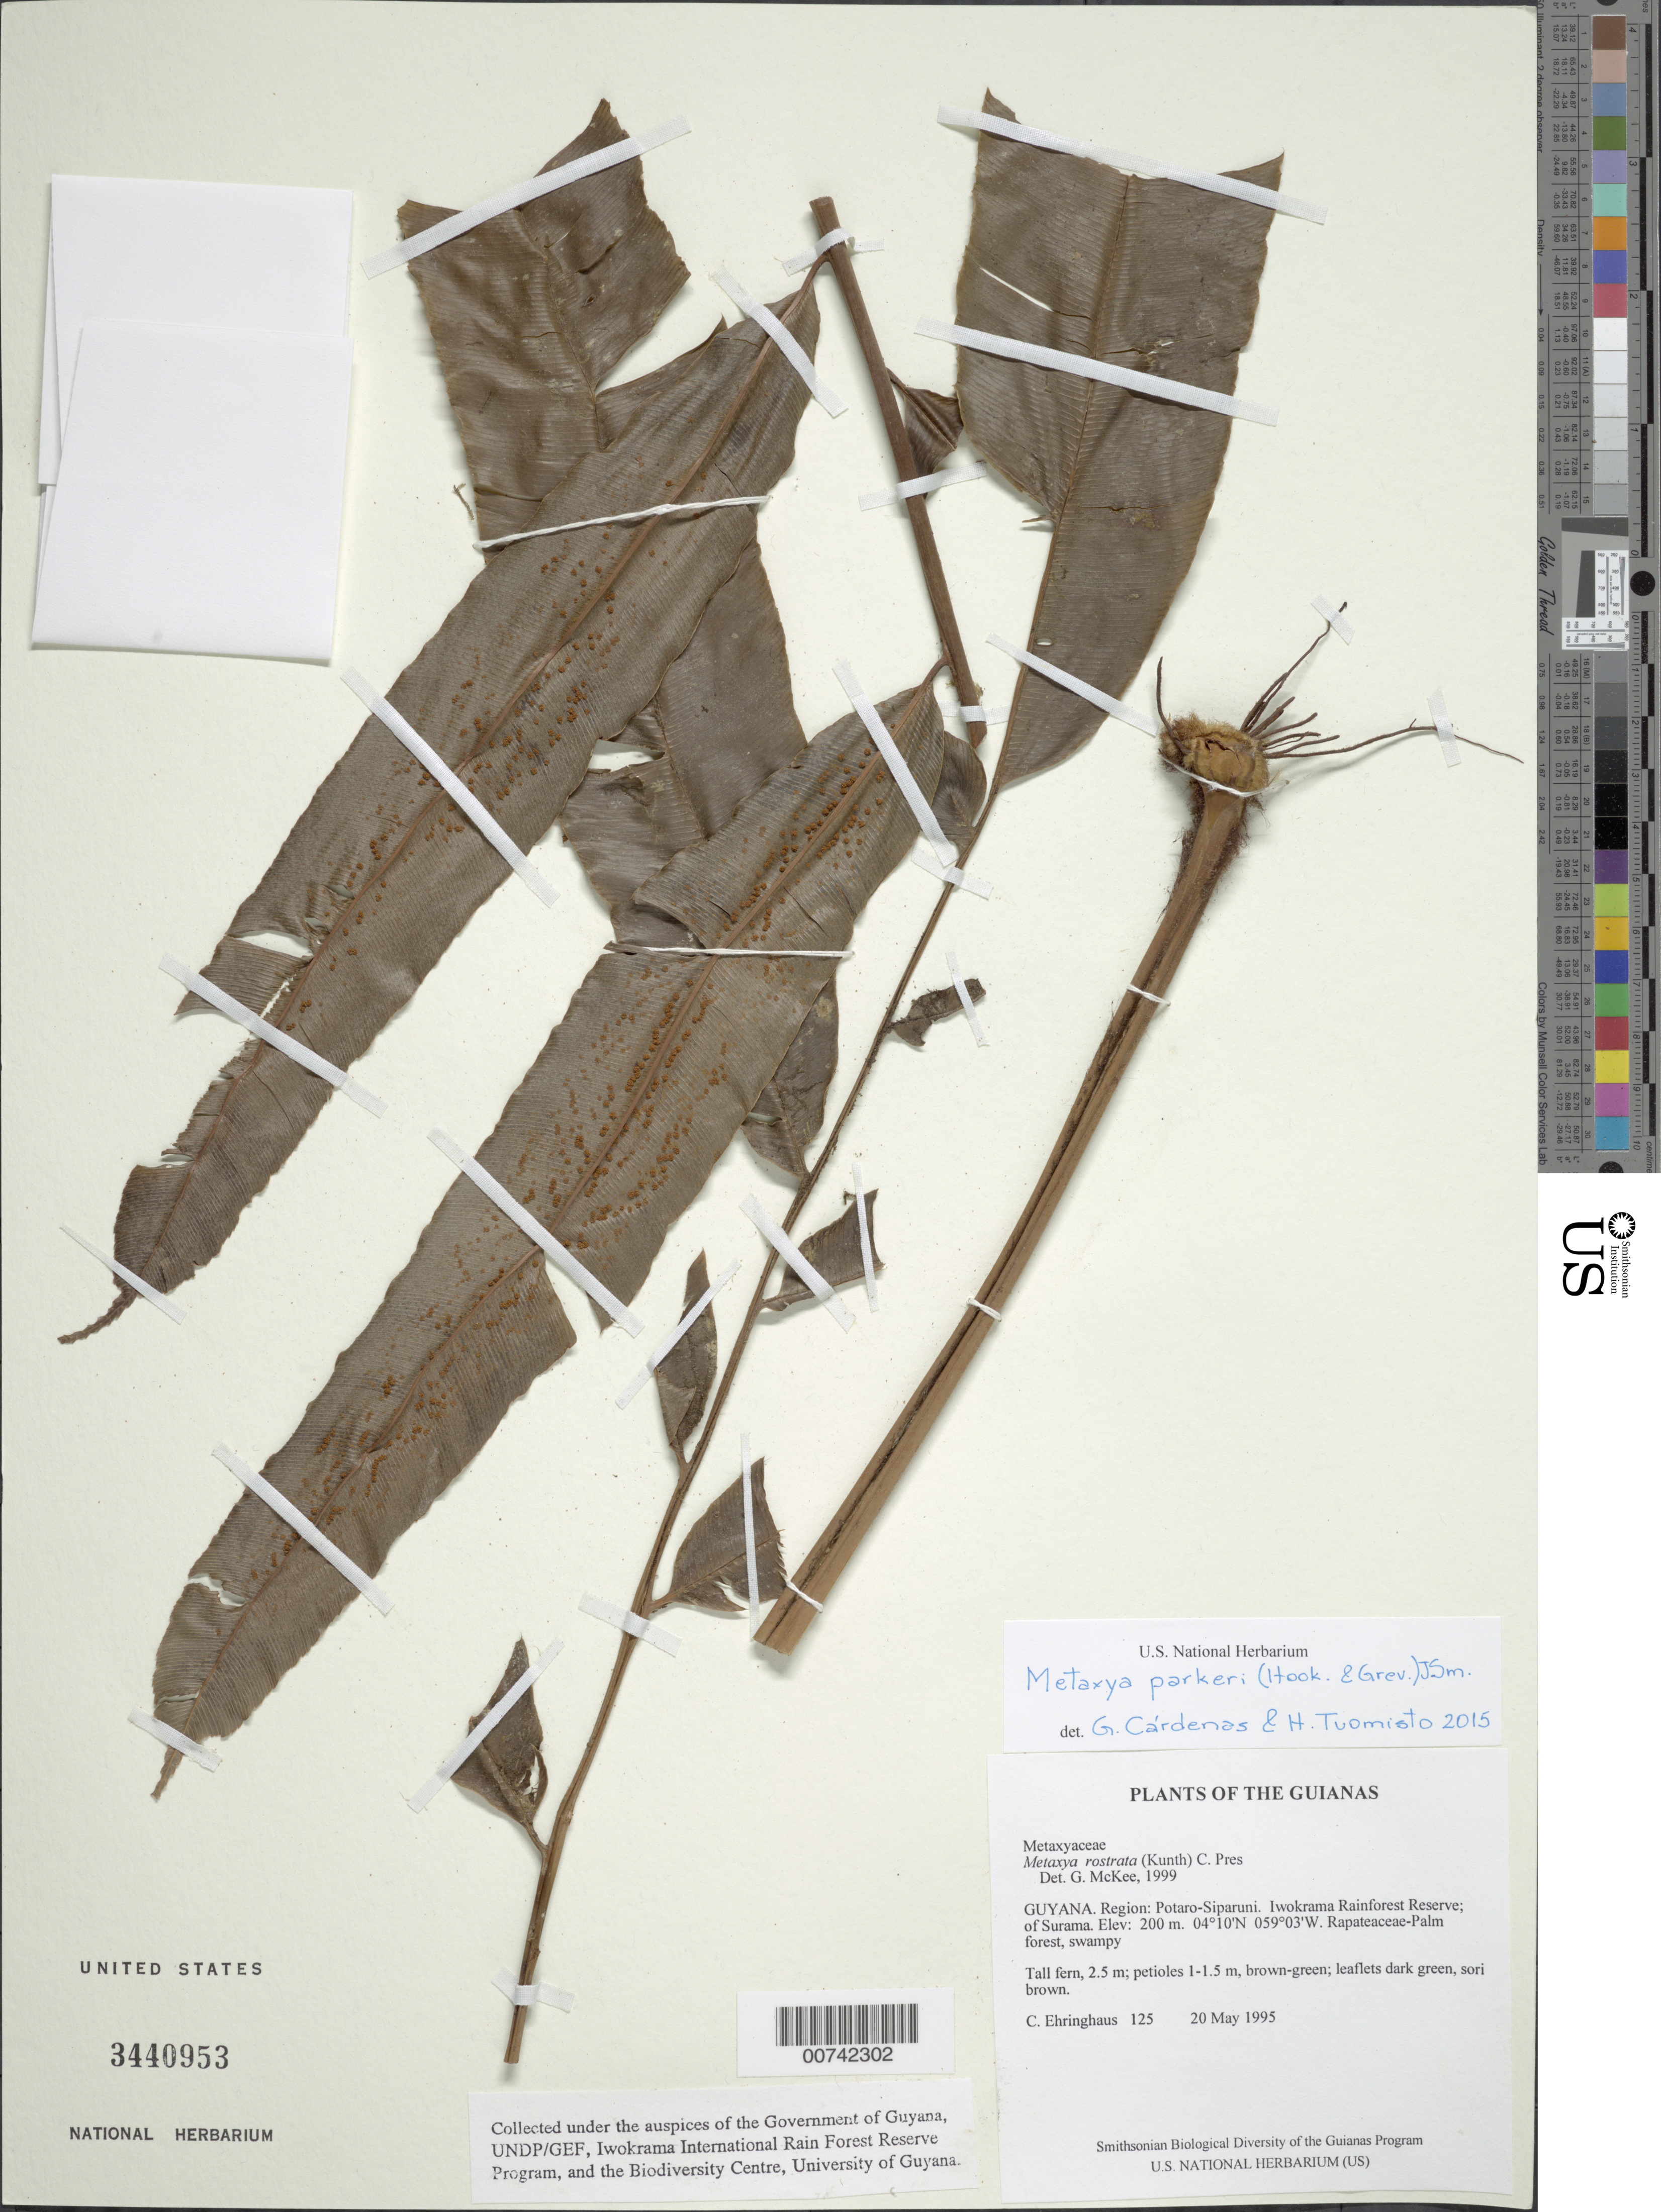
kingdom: Plantae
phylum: Tracheophyta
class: Polypodiopsida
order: Cyatheales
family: Metaxyaceae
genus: Metaxya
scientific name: Metaxya parkeri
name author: (Hook. & Grev.) J. Sm.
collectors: C. Ehringhaus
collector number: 125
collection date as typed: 20 May 1995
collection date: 1995-05-20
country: Guyana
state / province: Potaro-Siparuni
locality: Iwokrama Rainforest Reserve; N of Surama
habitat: Rapateaceae-Palm forest, swampy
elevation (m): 200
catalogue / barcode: US 3440953